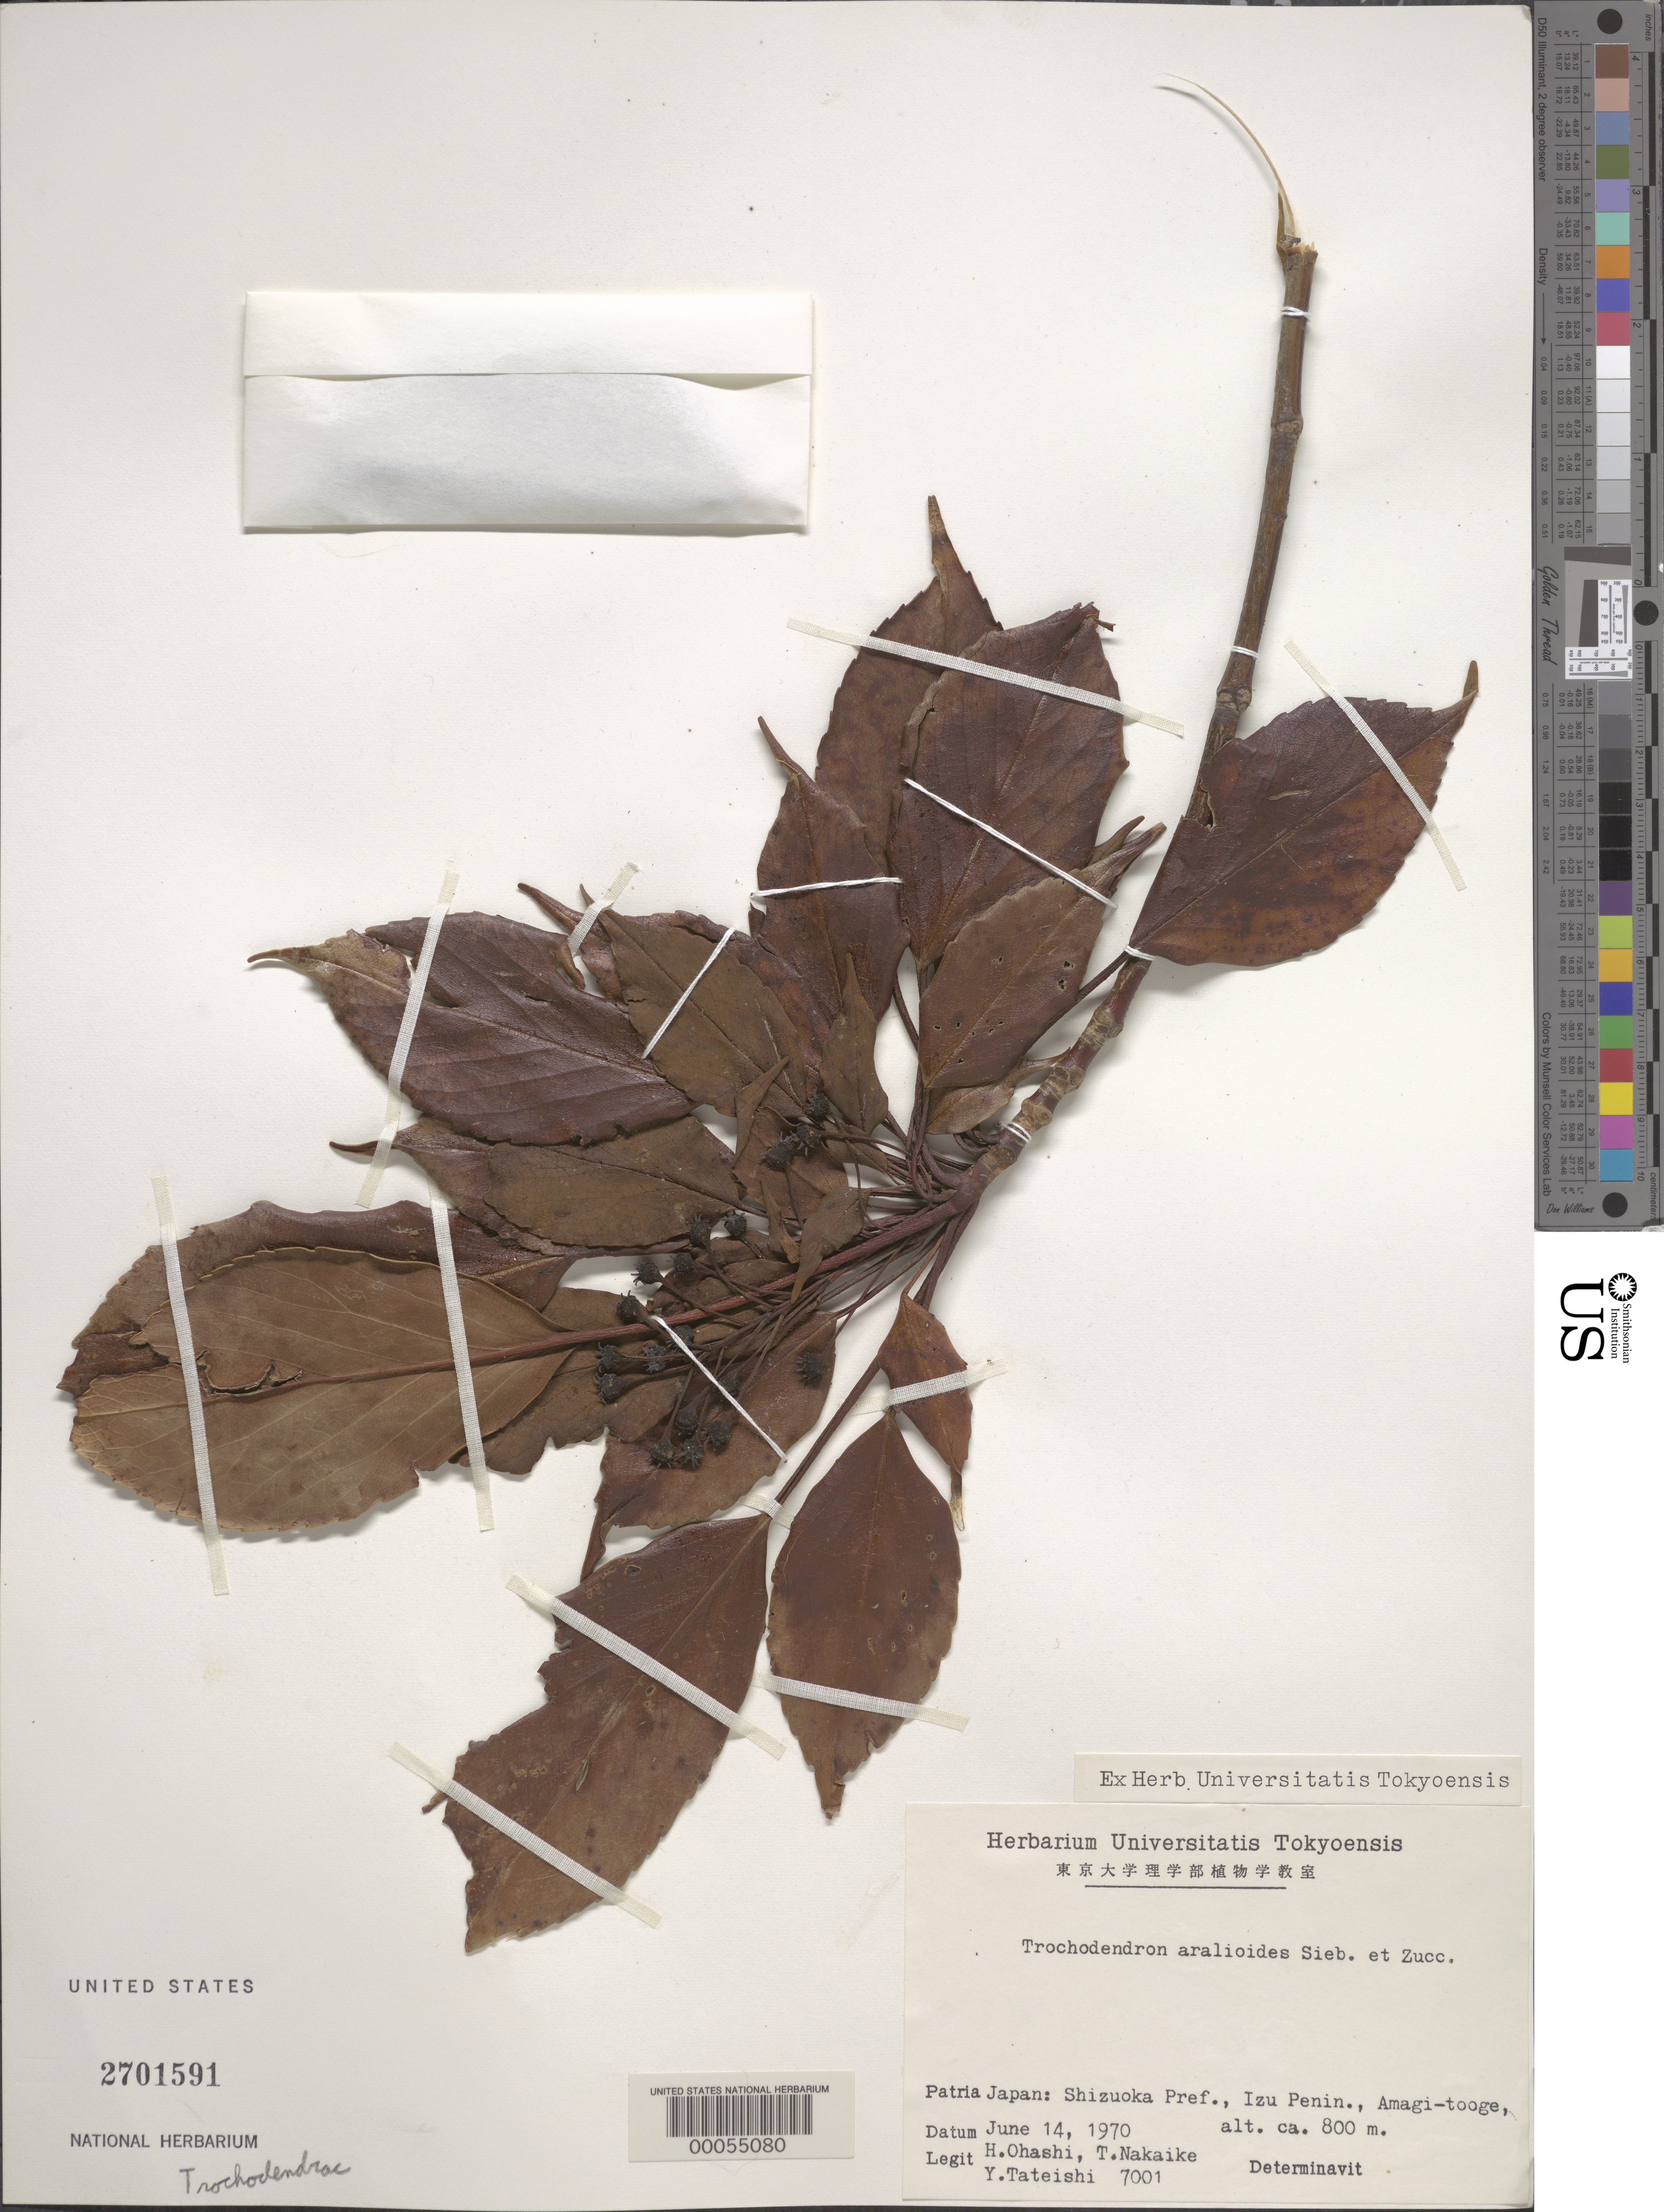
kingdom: Plantae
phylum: Tracheophyta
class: Magnoliopsida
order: Trochodendrales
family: Trochodendraceae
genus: Trochodendron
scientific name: Trochodendron aralioides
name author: Siebold & Zucc.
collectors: H. Ohashi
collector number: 7001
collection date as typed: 14 Jun 1970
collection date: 1970-06-14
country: Japan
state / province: Sizuoka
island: Honshu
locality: Izu penin., amagi-tooge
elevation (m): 800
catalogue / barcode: US 2701591